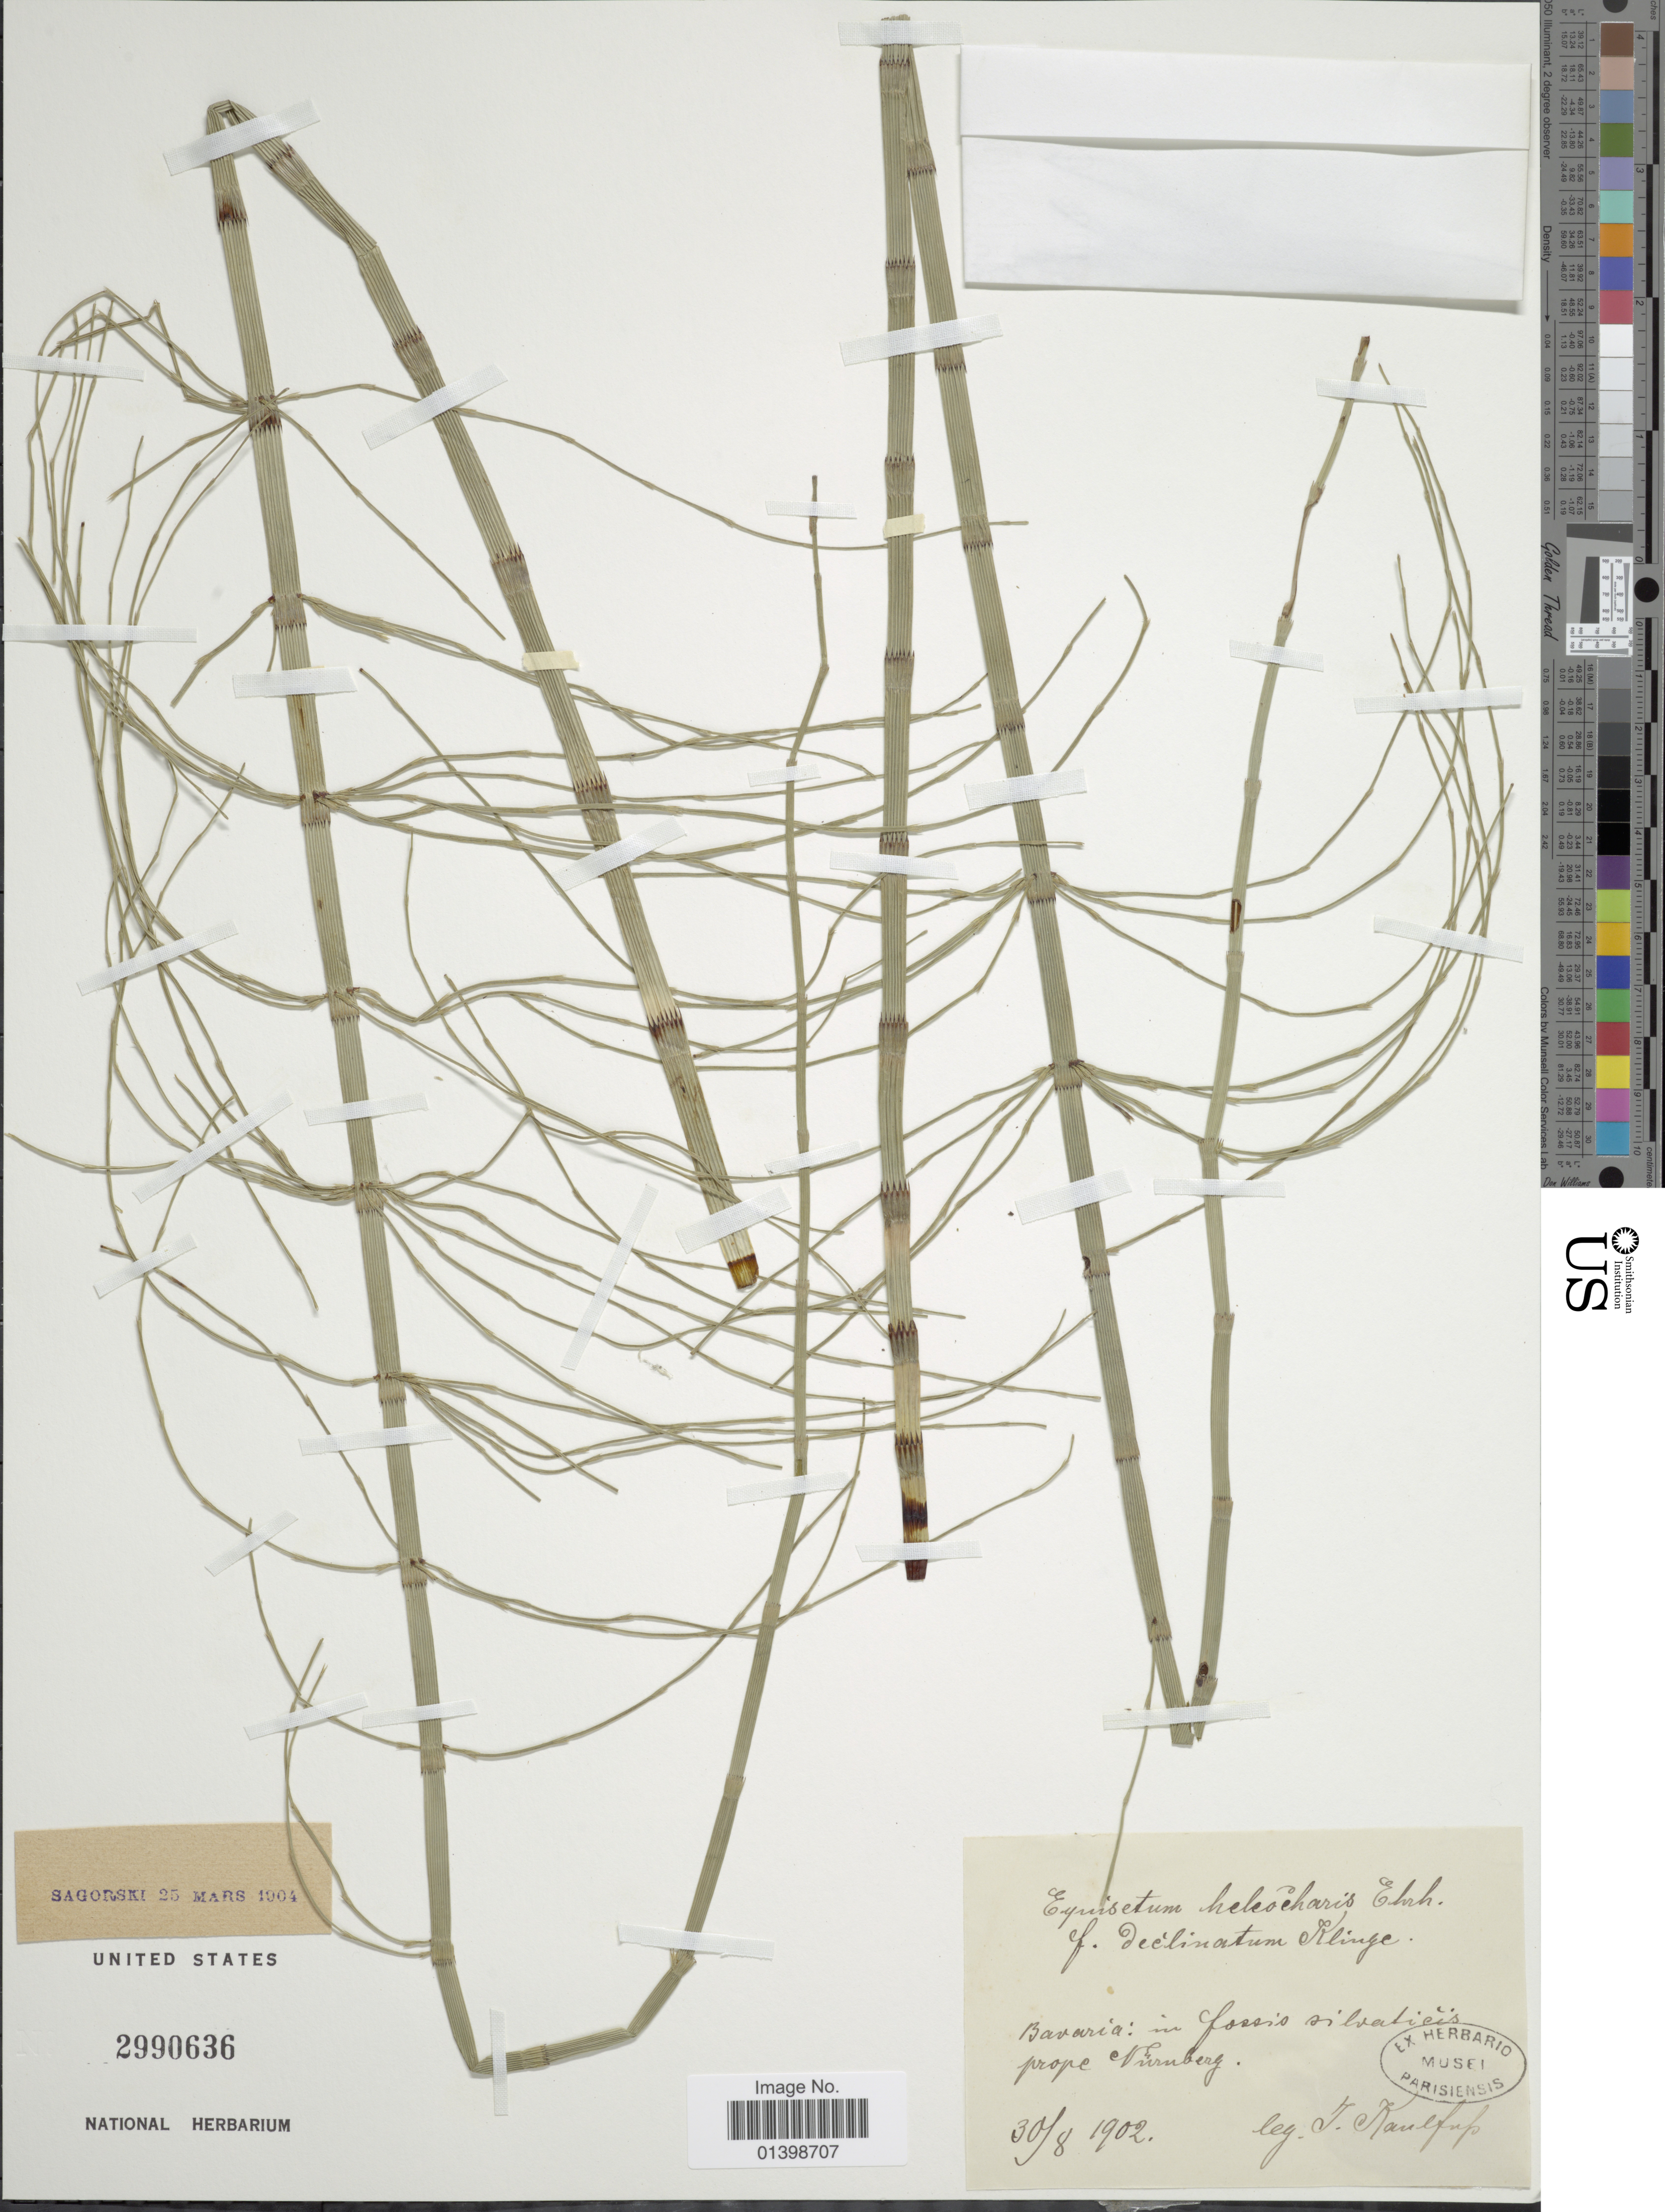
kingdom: Plantae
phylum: Tracheophyta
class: Polypodiopsida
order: Equisetales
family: Equisetaceae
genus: Equisetum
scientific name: Equisetum fluviatile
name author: L.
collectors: J. S. Kaulfuss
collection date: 1902-08-30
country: Germany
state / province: Bayern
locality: Bavaria: in fossis silvaticis prope Nurnberg [interpreted]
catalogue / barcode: US 2990636